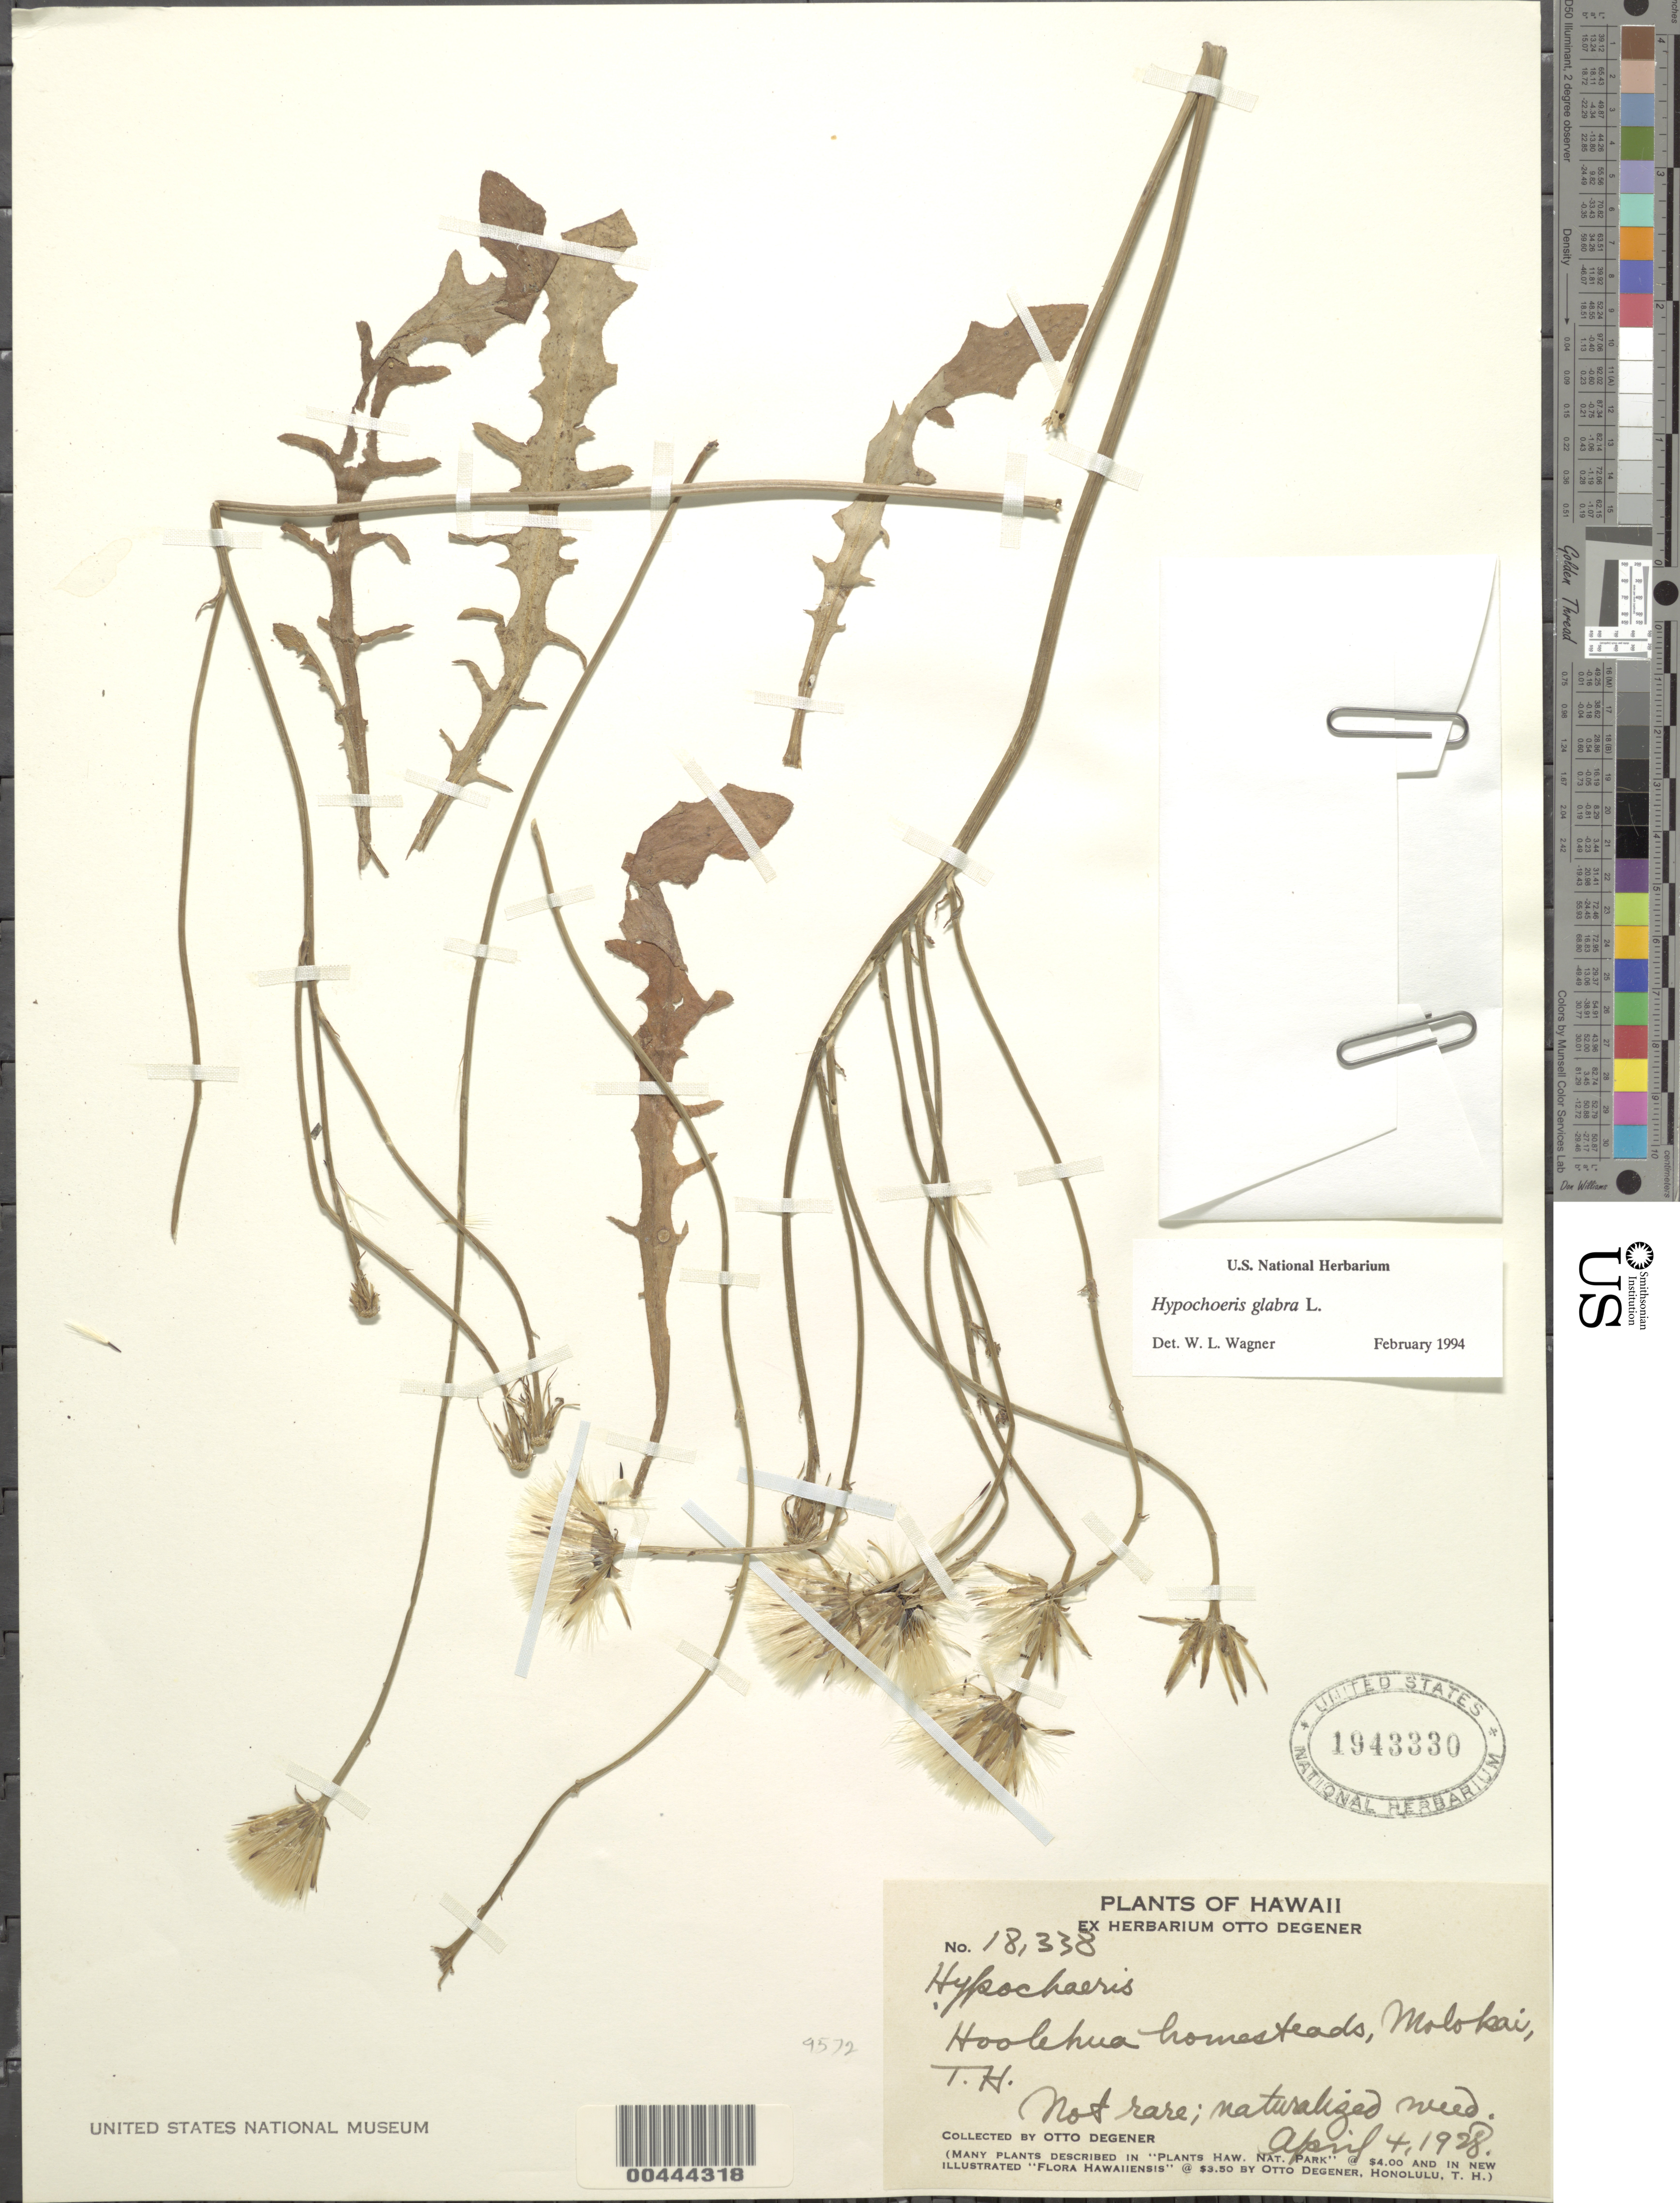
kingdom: Plantae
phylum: Tracheophyta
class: Magnoliopsida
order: Asterales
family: Asteraceae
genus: Hypochaeris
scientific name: Hypochaeris glabra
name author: L.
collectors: O. Degener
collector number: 18338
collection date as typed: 4 Apr 1928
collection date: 1928-04-04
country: United States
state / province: Hawaii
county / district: Maui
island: Moloka'i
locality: Hoolehua homesteads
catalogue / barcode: US 1943330